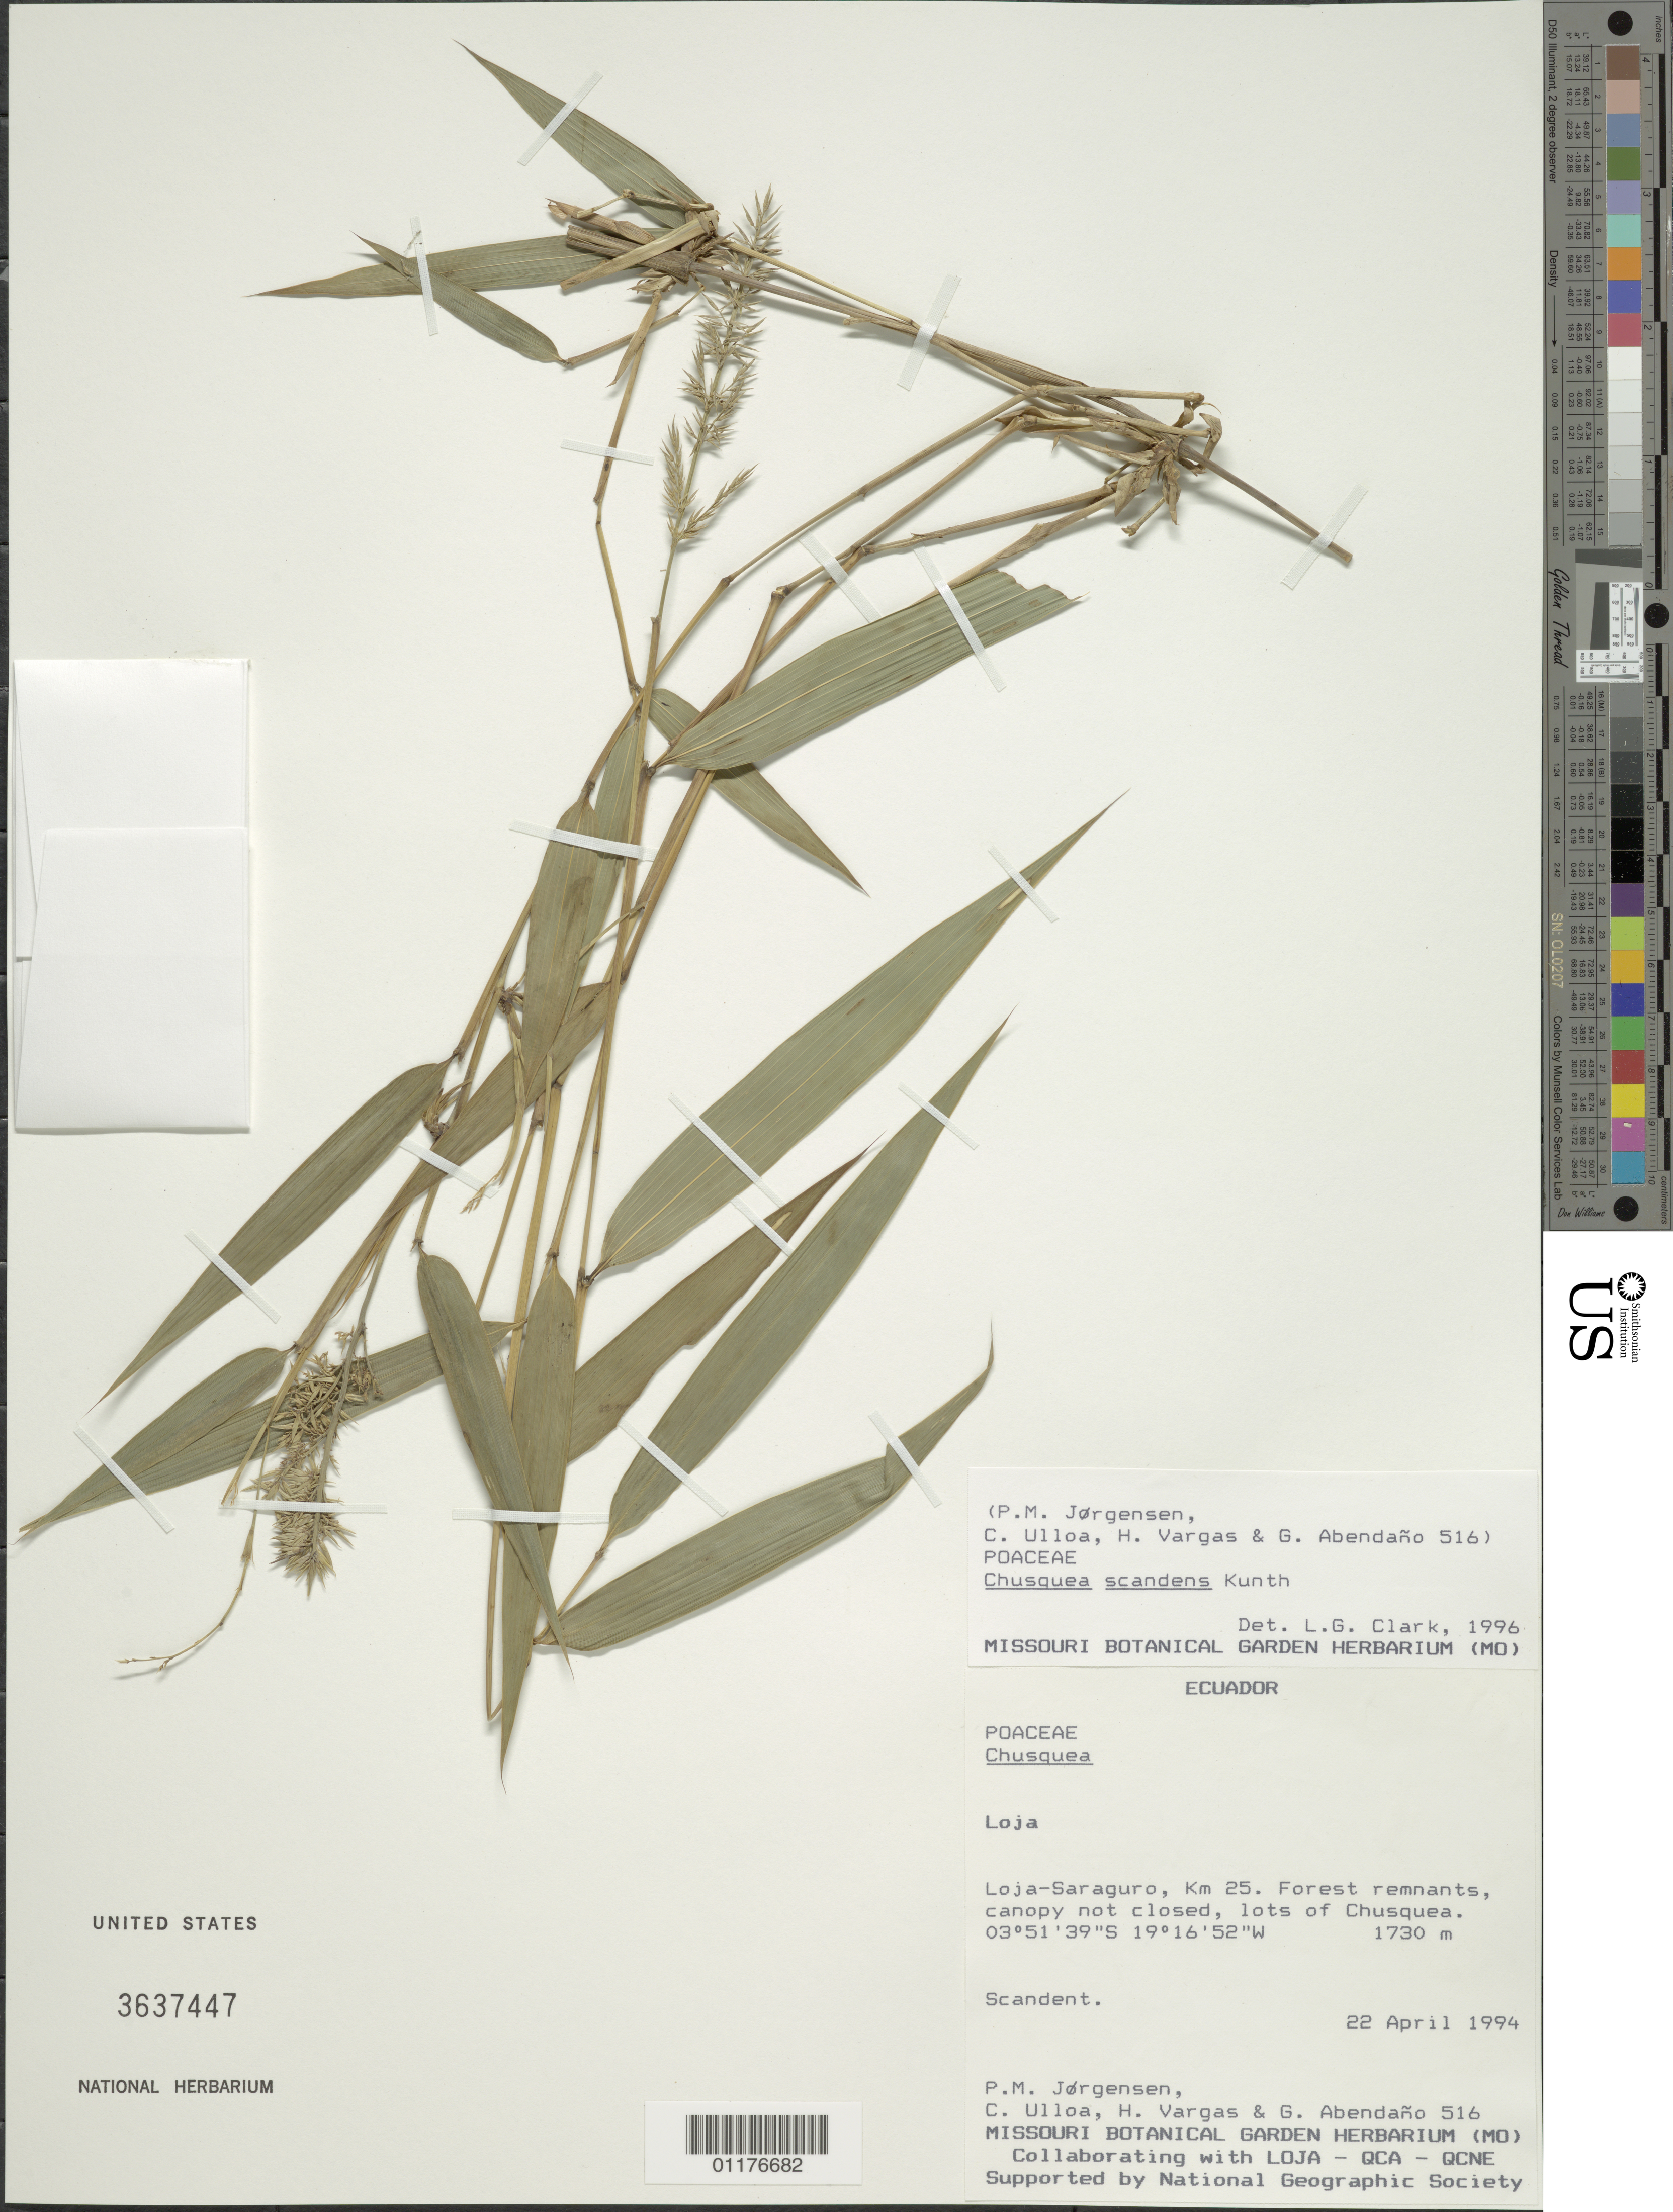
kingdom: Plantae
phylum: Tracheophyta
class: Liliopsida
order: Poales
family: Poaceae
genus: Chusquea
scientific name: Chusquea scandens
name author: Kunth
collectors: P. M. Jørgensen, C. Ulloa, H. Vargas & G. Abendaño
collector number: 516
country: Ecuador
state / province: Loja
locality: Loja-Saraguro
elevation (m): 1730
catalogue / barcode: US 3637447